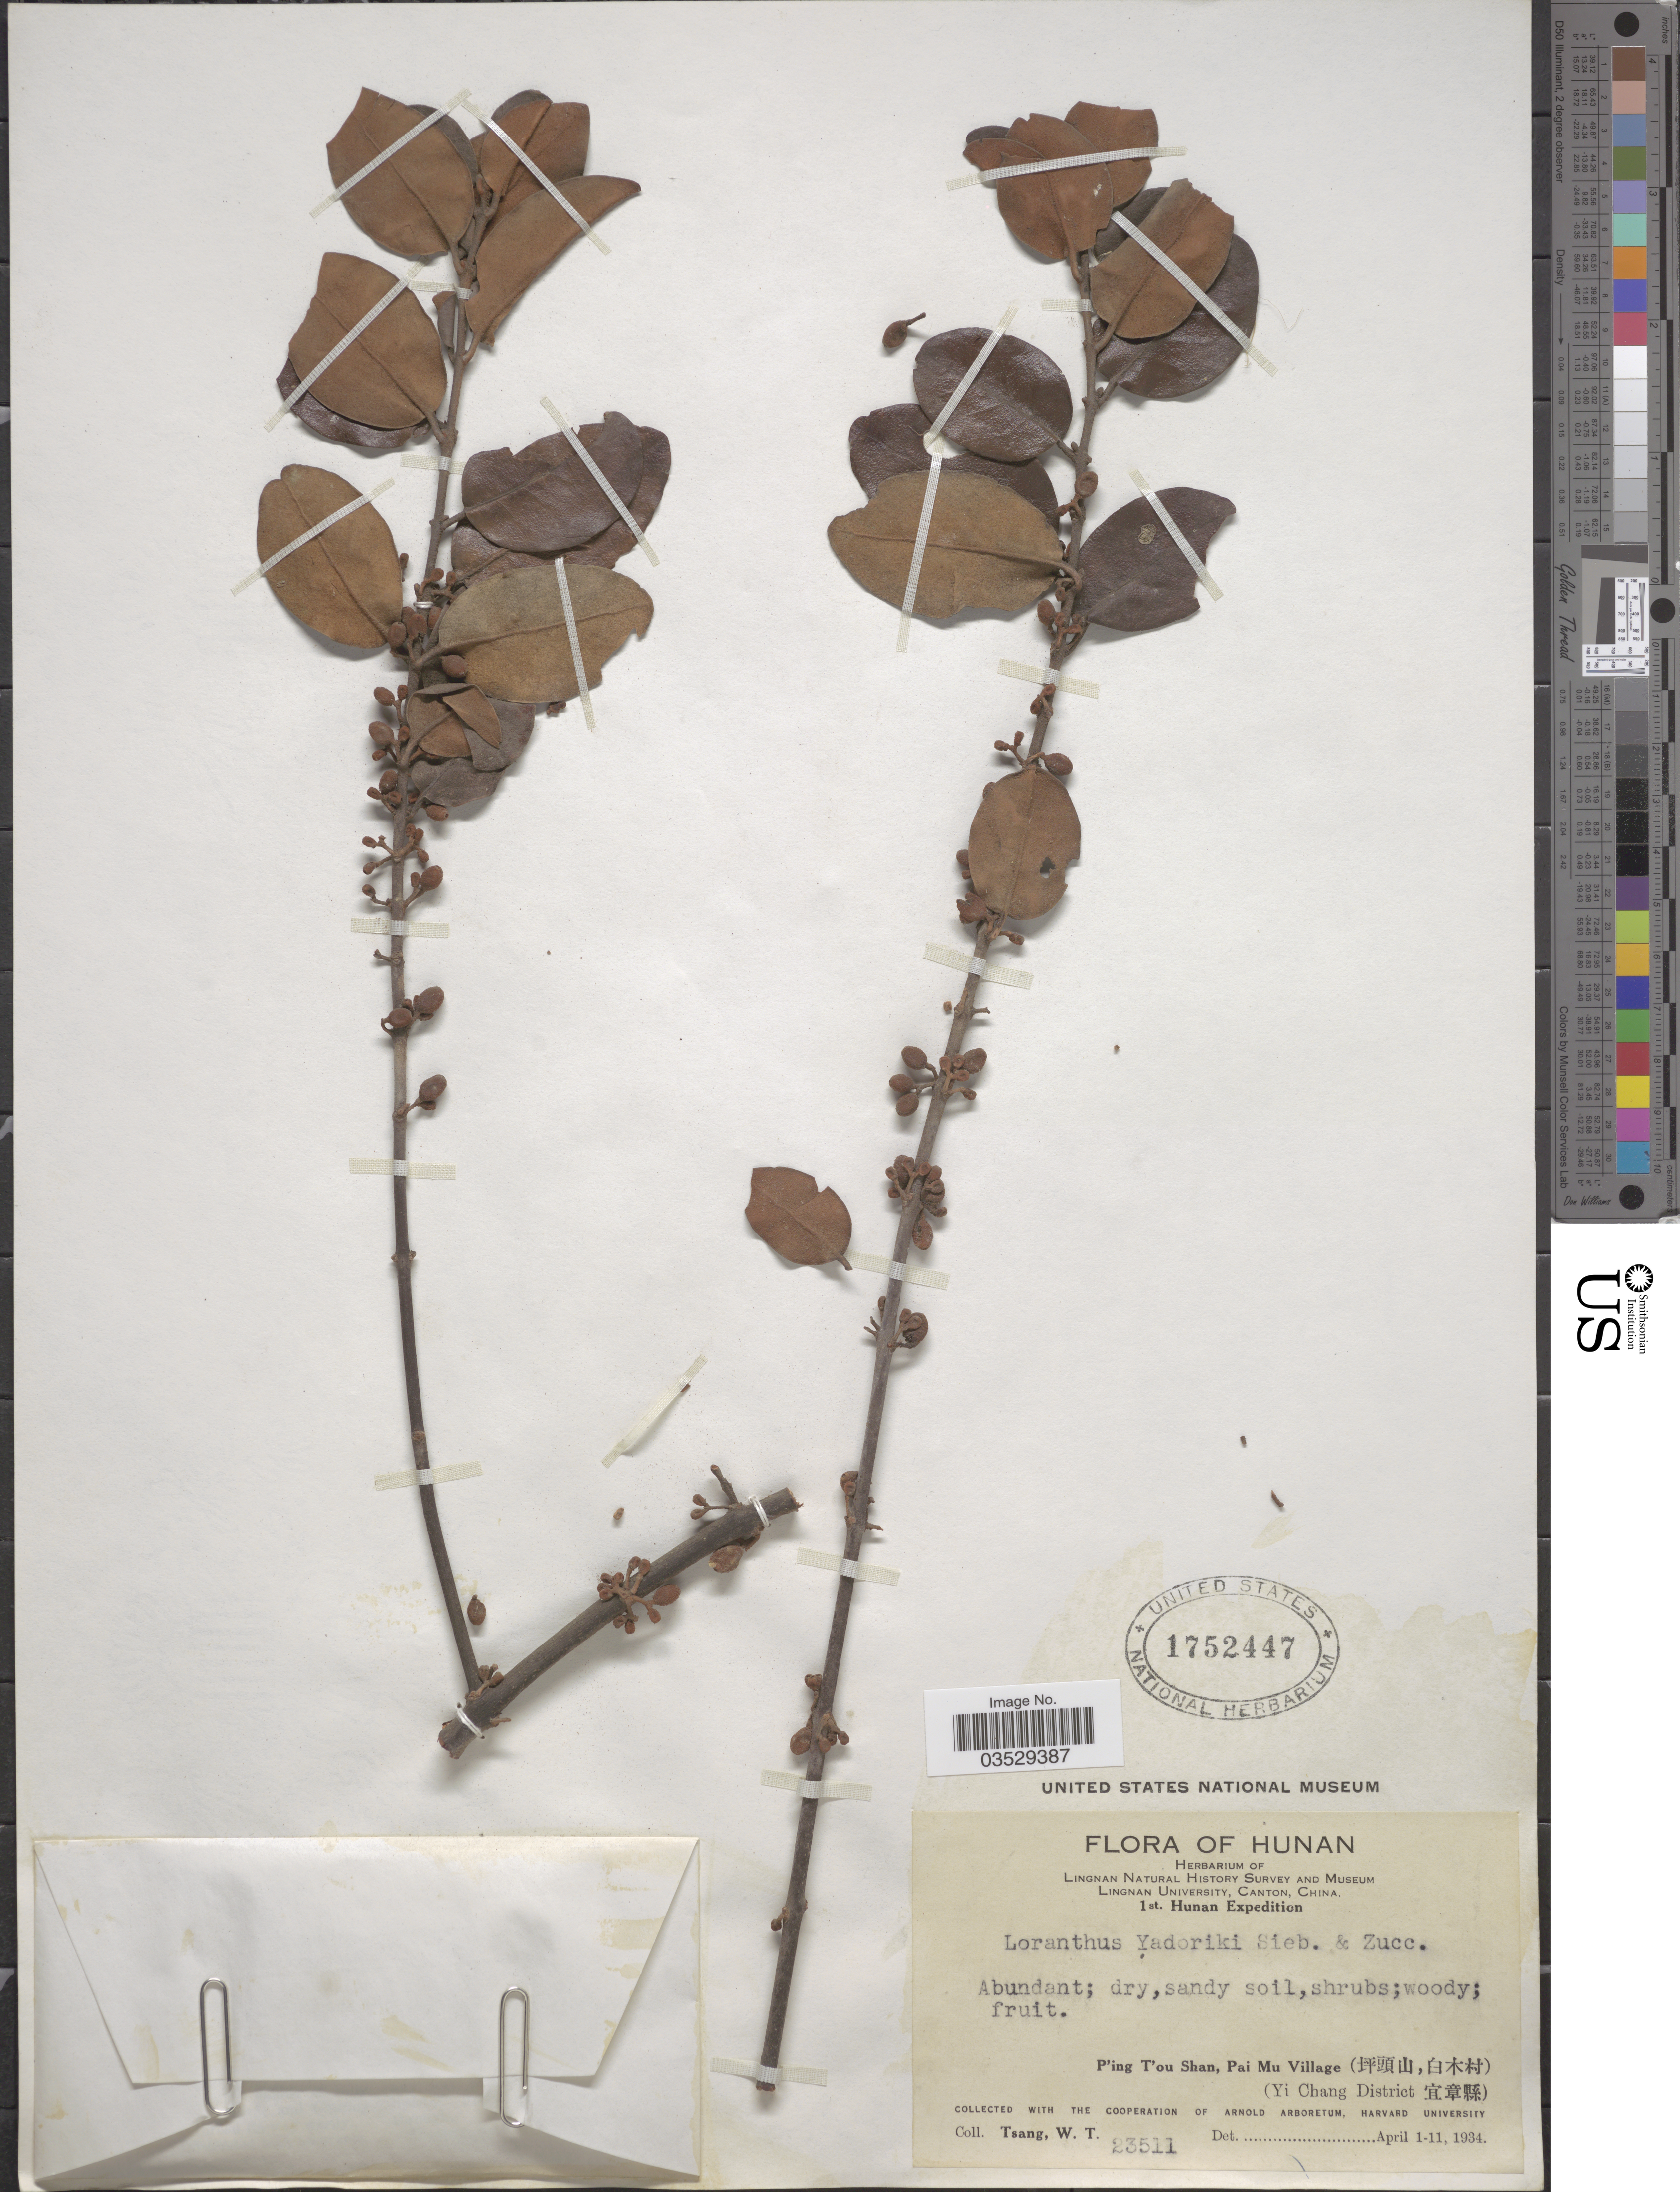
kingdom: Plantae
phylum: Tracheophyta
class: Magnoliopsida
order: Santalales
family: Loranthaceae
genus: Taxillus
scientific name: Taxillus yadoriki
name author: (Maxim.) Danser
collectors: W. T. Tsang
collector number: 23511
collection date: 1934-04-01/1934-04-11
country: China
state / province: Hunan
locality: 'ngT'ou Shan, Pai Mu Village (Yi Chang District).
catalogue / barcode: US 1752447